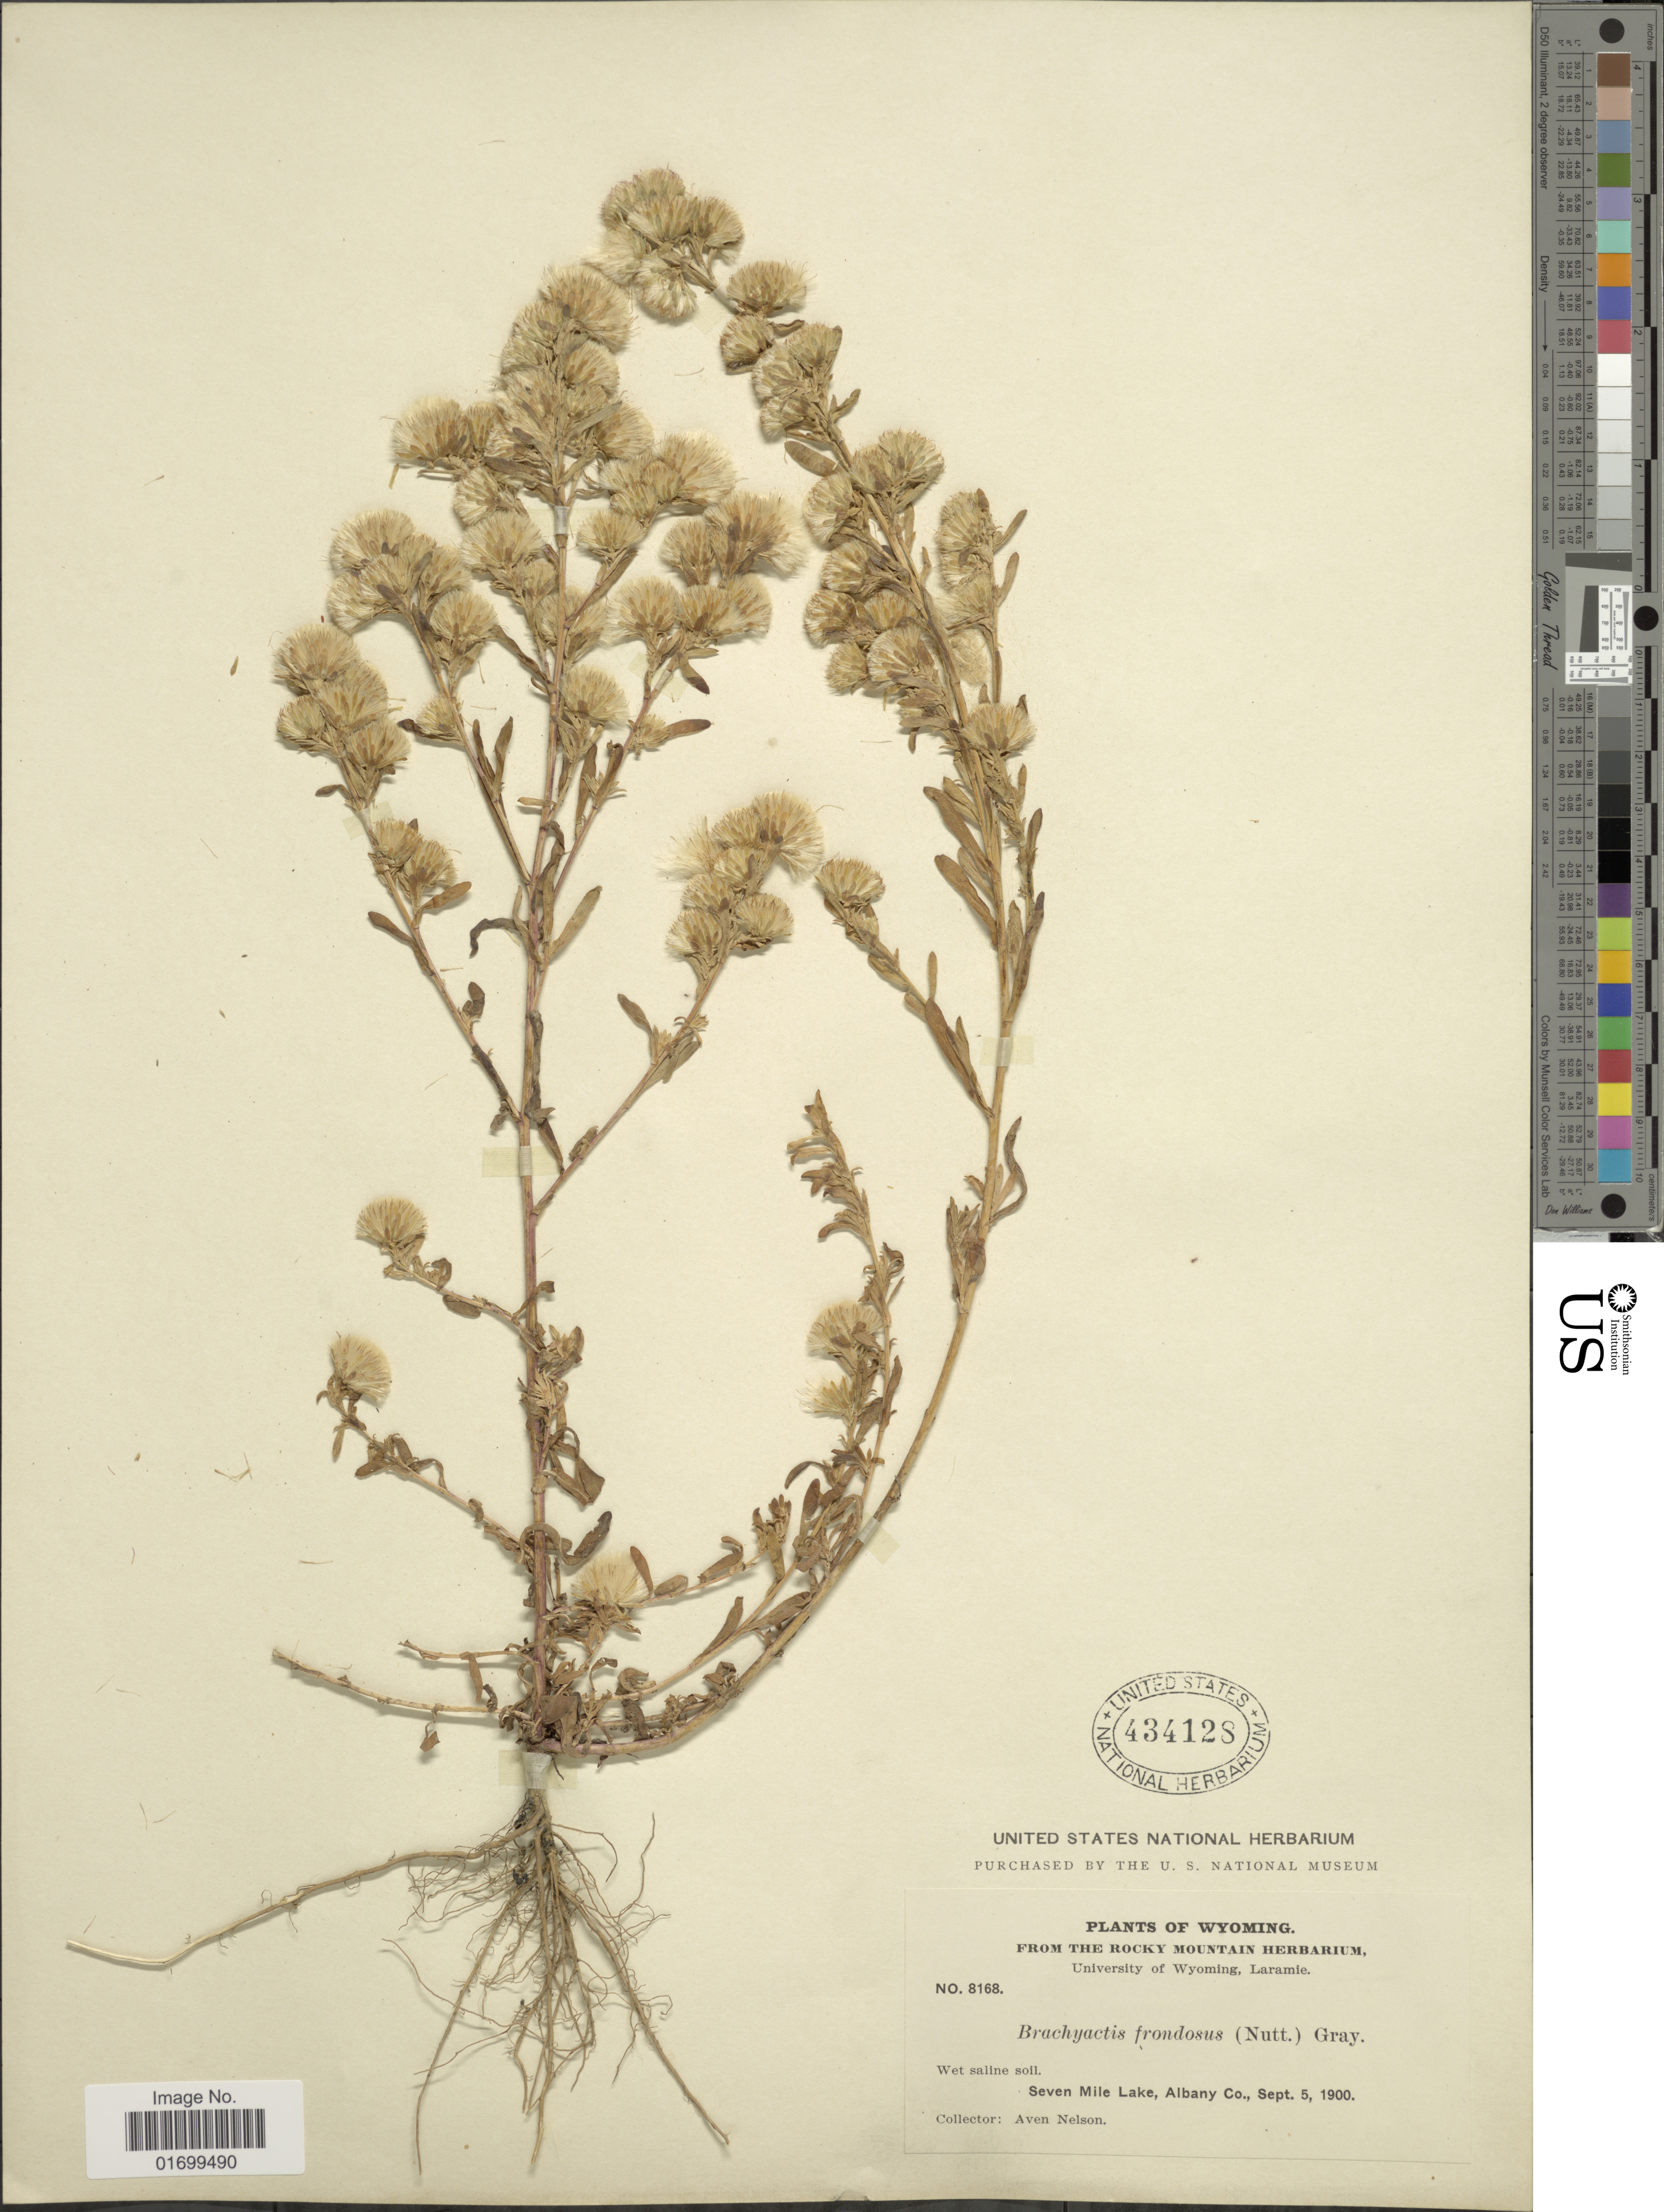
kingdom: Plantae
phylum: Tracheophyta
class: Magnoliopsida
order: Asterales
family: Asteraceae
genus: Symphyotrichum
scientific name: Symphyotrichum frondosum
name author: (Nutt.) G.L. Nesom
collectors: A. Nelson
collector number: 868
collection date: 1900-09-05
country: United States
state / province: Wyoming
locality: Wet saline soil, Seven Mile Lake, Albany Co.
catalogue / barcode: US 434128